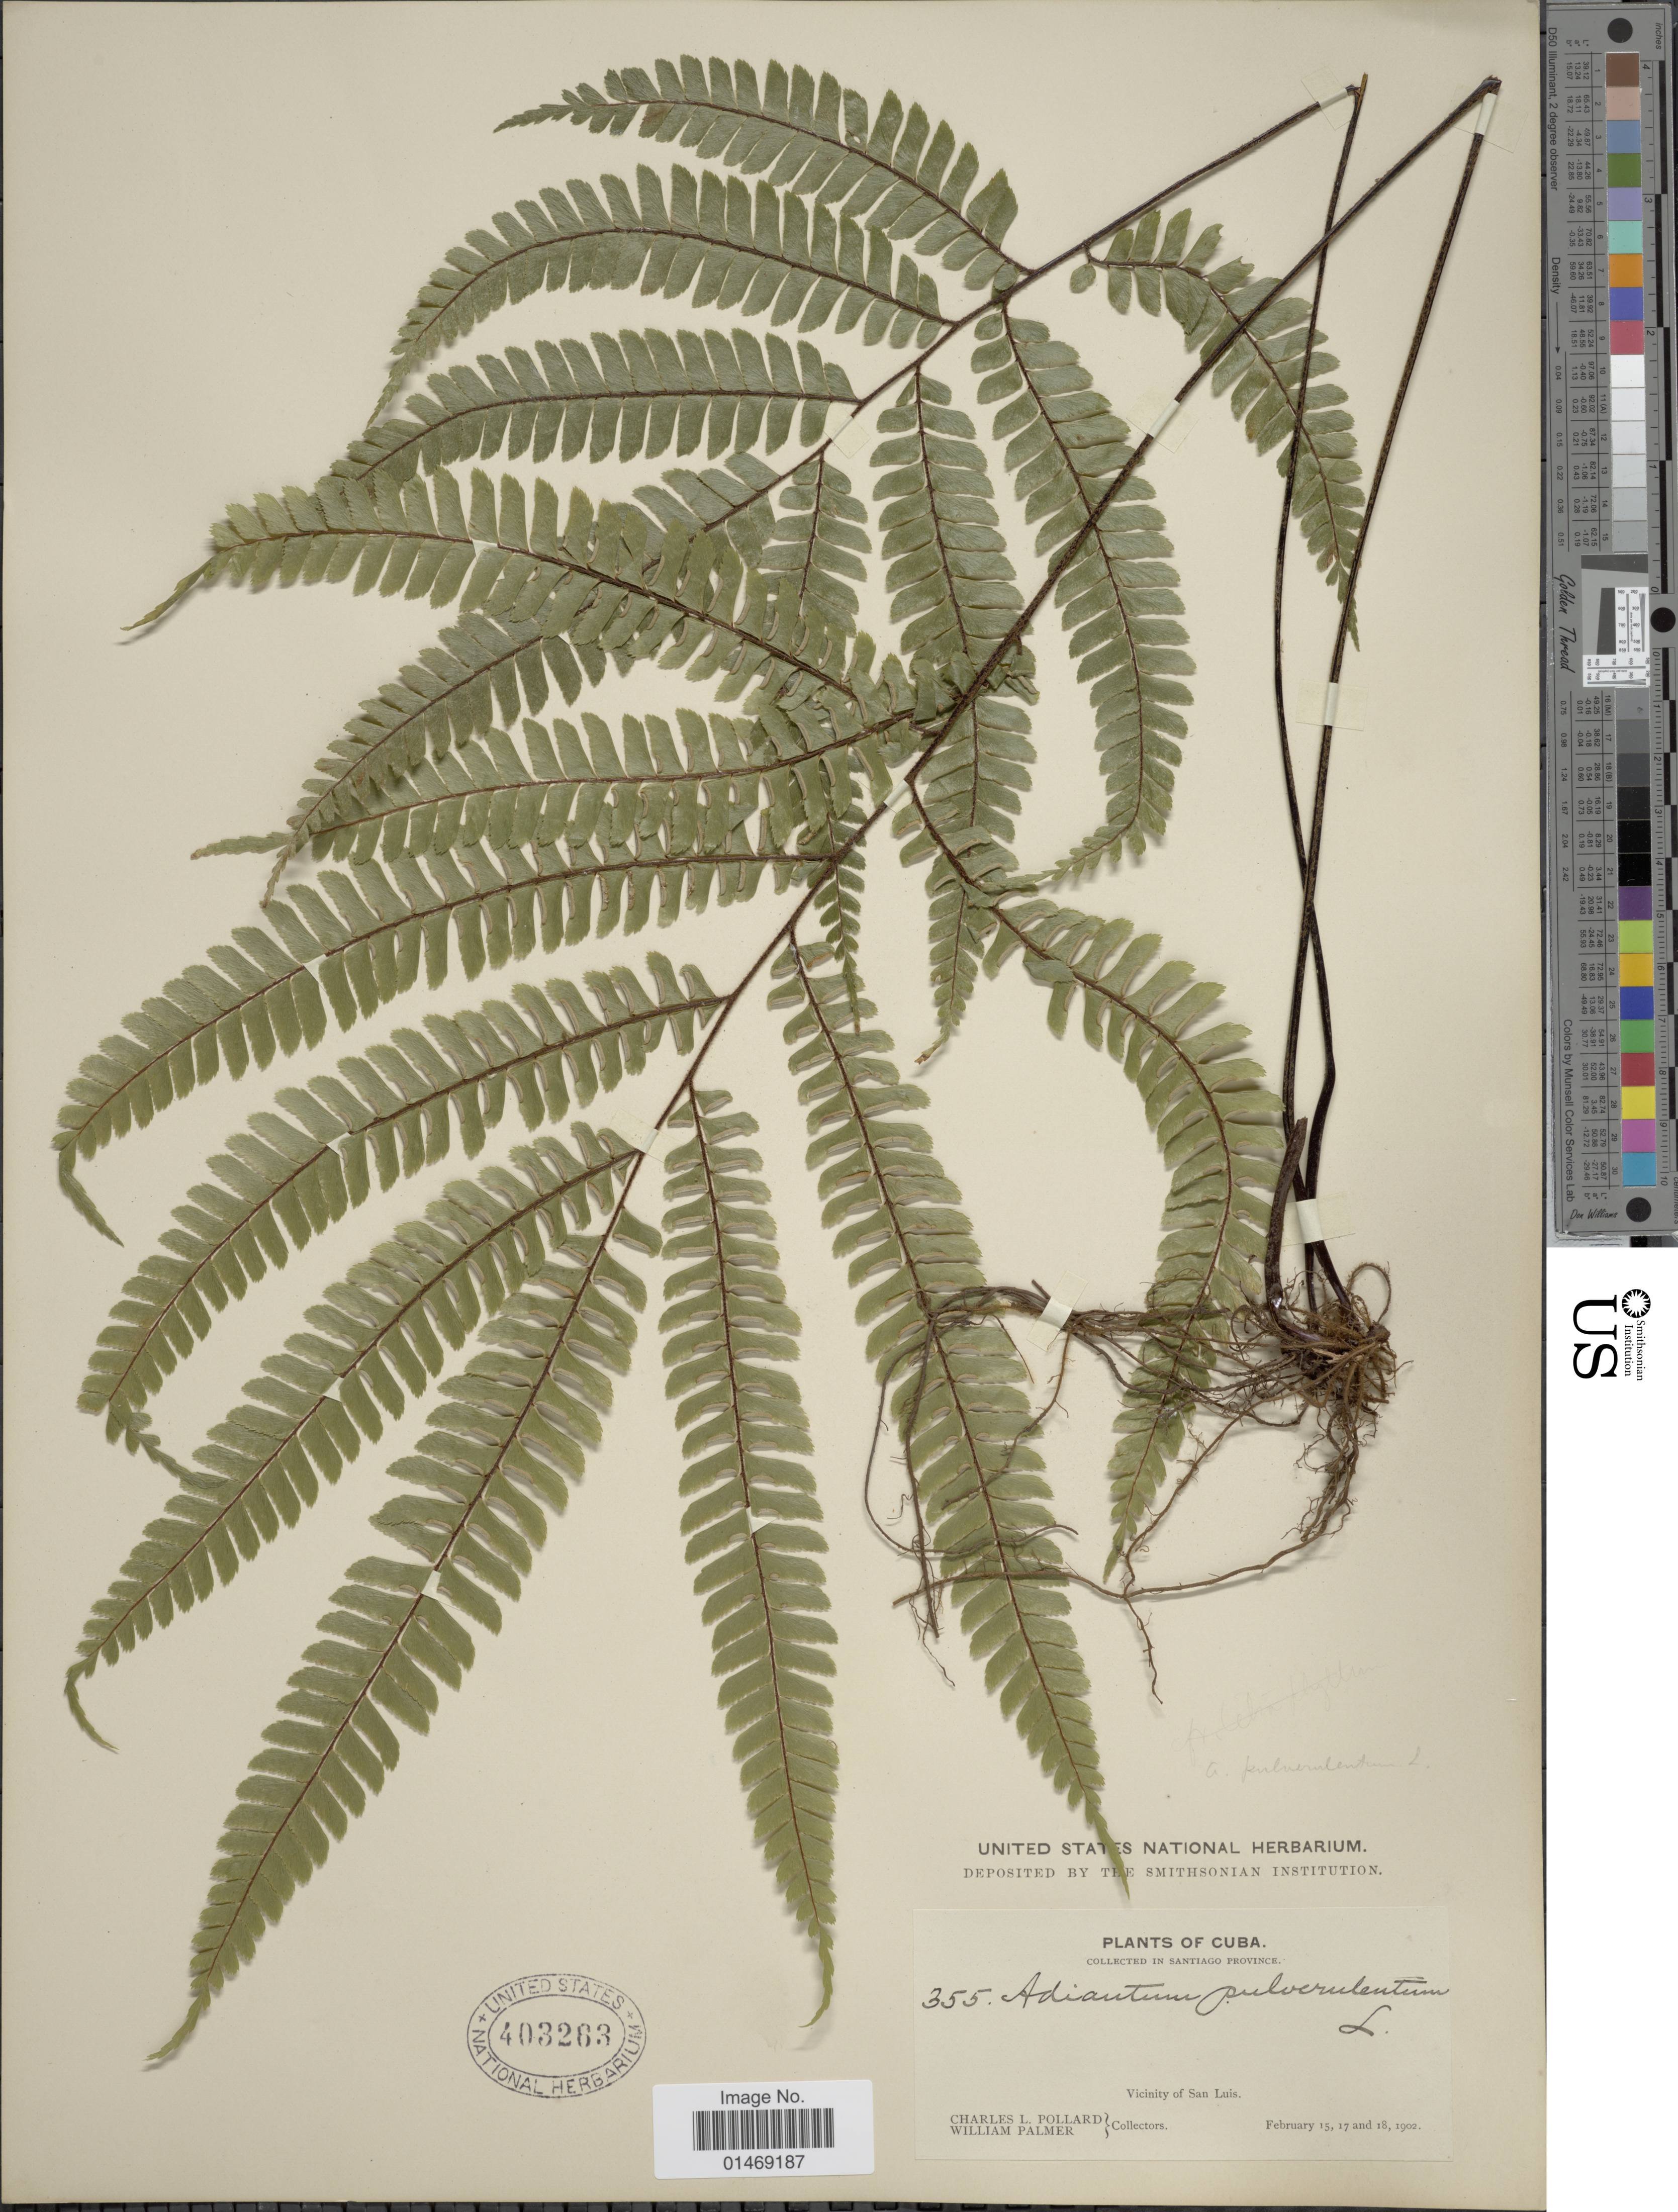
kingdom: Plantae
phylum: Tracheophyta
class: Polypodiopsida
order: Polypodiales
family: Pteridaceae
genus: Adiantum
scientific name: Adiantum pulverulentum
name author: L.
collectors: C. L. Pollard & W. Palmer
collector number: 355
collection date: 1902-02-15/1902-02-18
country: Cuba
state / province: Santiago de Cuba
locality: In Santiago Province, Vicinity of San Luis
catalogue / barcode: US 403263